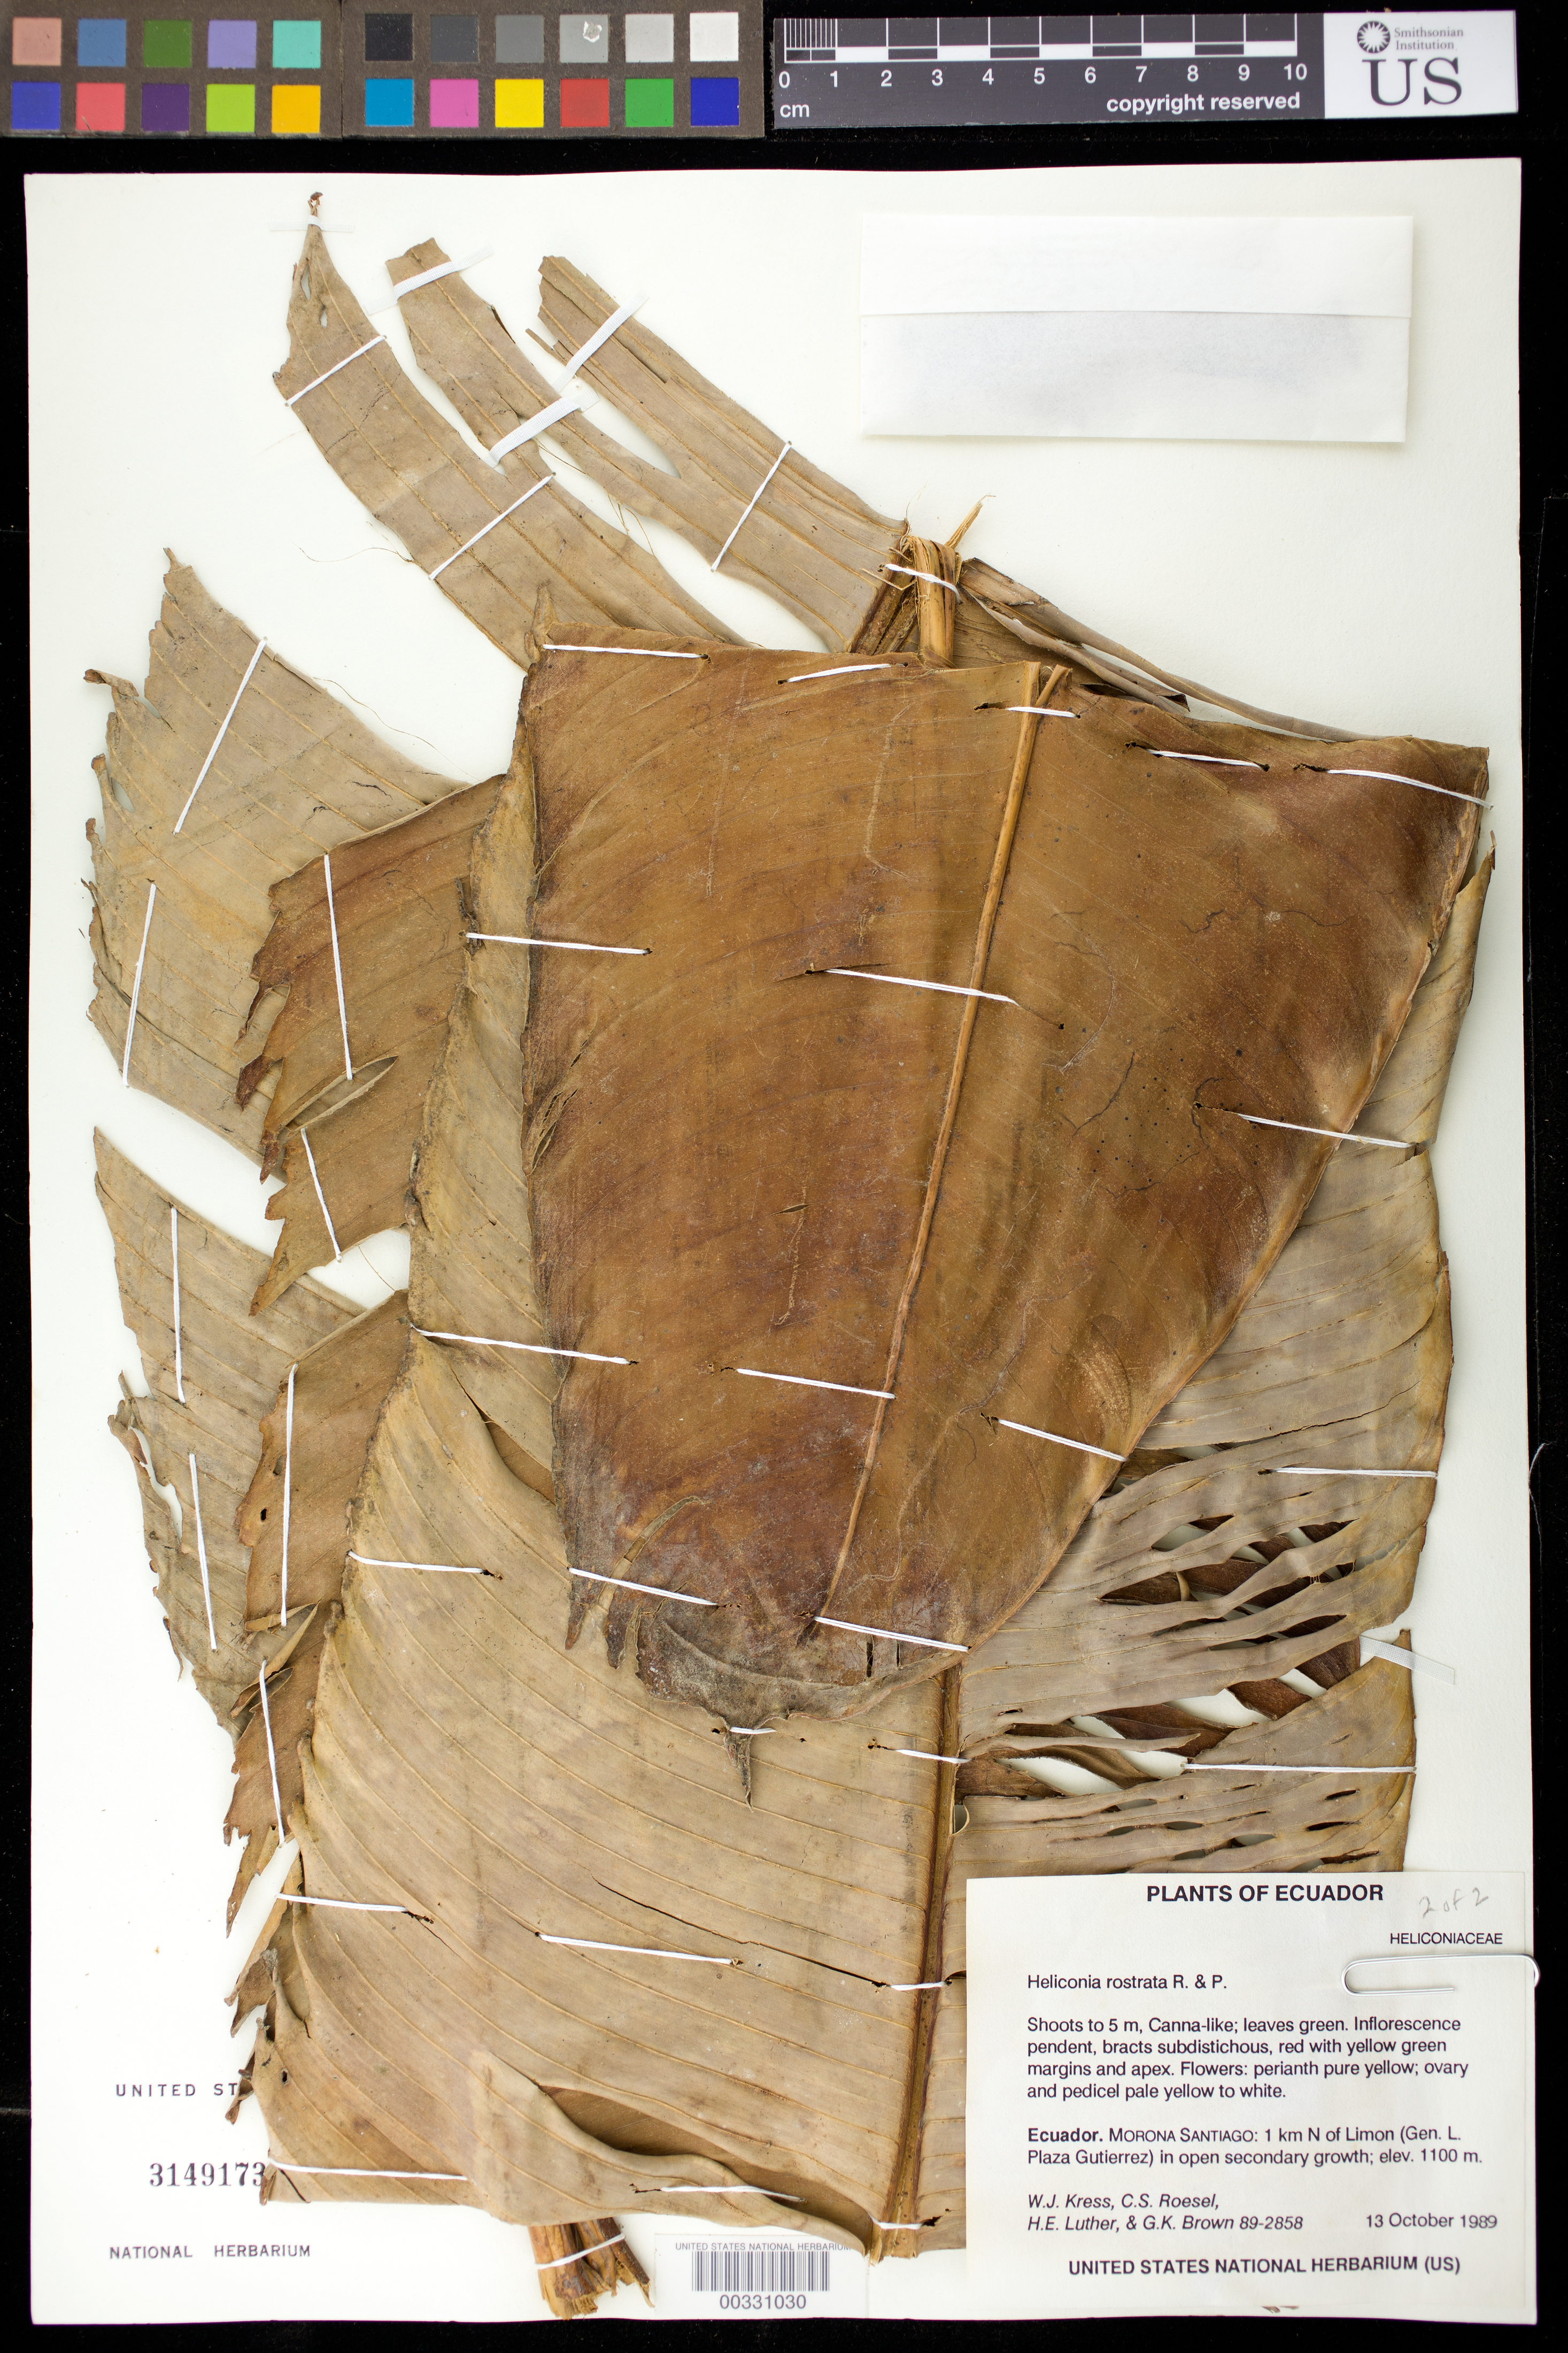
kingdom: Plantae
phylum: Tracheophyta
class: Liliopsida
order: Zingiberales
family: Heliconiaceae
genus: Heliconia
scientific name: Heliconia rostrata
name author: Ruiz & Pav.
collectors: W. J. Kress, C. S. Roesel, Harry E. Luther & G. K. Brown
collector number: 89-2858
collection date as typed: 13 Oct 1989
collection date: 1989-10-13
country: Ecuador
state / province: Morona-Santiago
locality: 1 km N of Limon (gen l. plaza Gutierrez)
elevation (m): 1100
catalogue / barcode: US 3149173